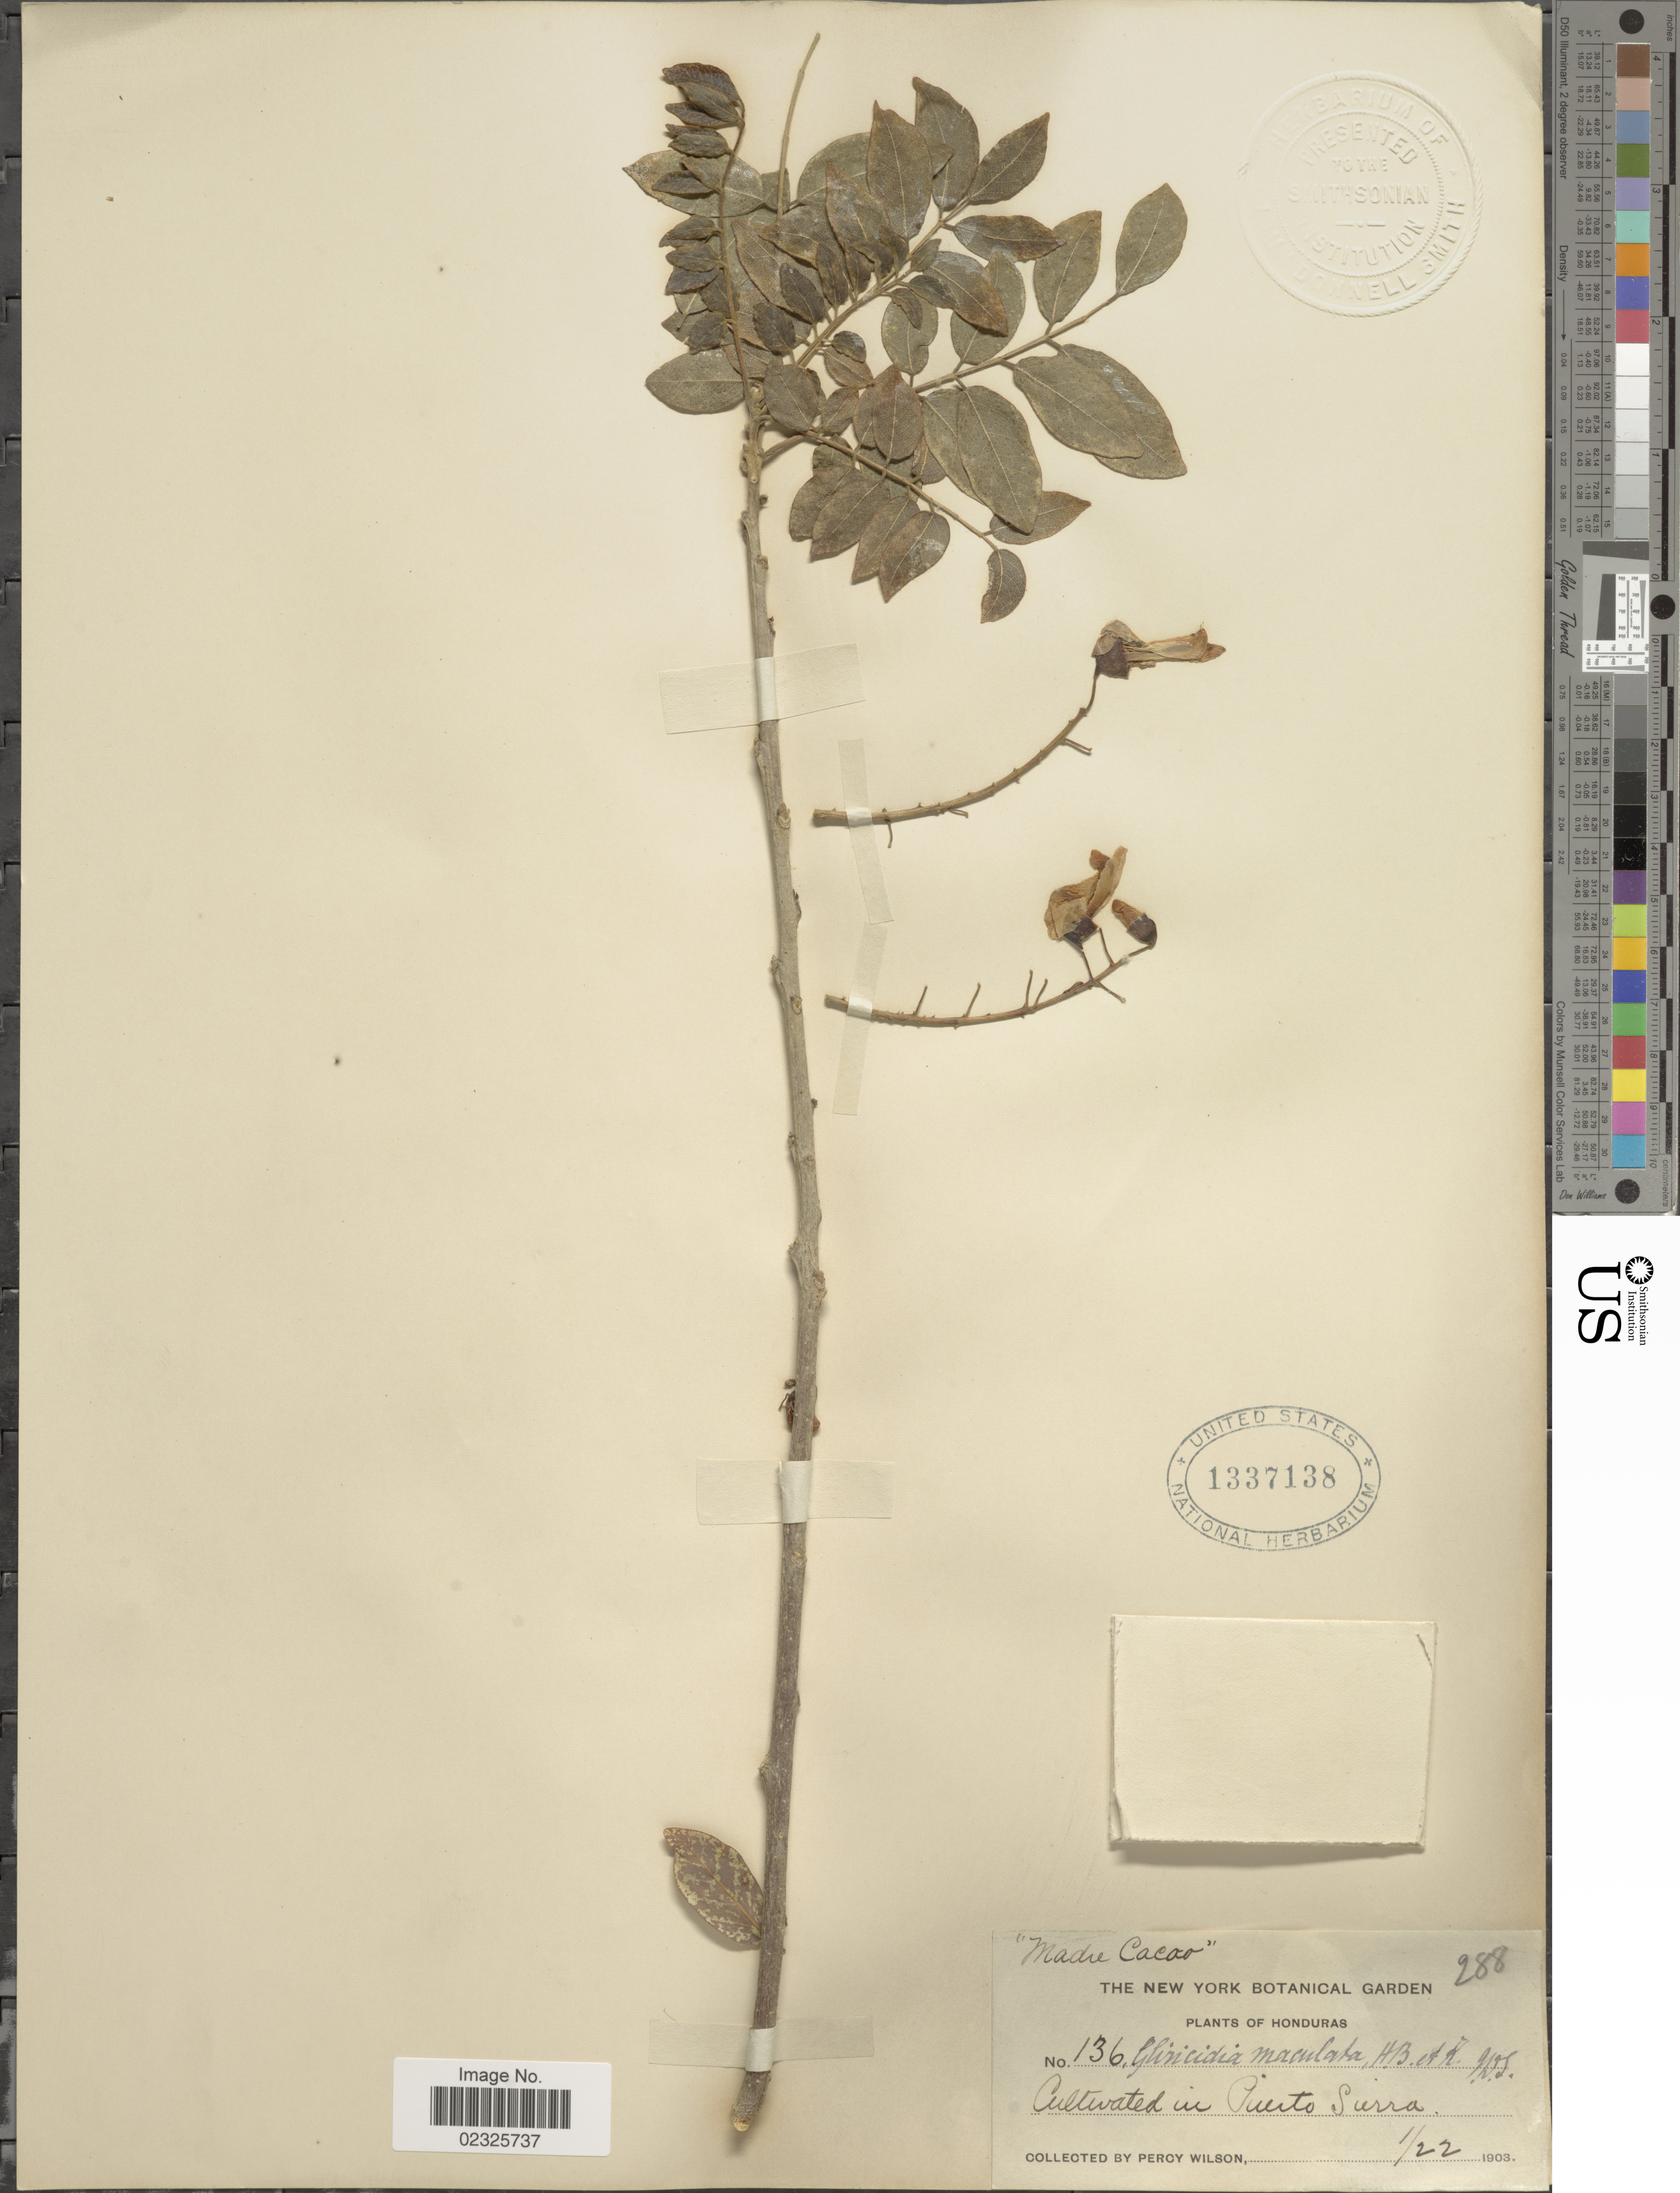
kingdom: Plantae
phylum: Tracheophyta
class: Magnoliopsida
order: Fabales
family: Fabaceae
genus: Gliricidia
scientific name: Gliricidia sepium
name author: (Jacq.) Kunth ex Walp.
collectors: P. Wilson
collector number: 136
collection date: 1903-01-22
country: Honduras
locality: Puerto Sierra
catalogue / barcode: US 1337138